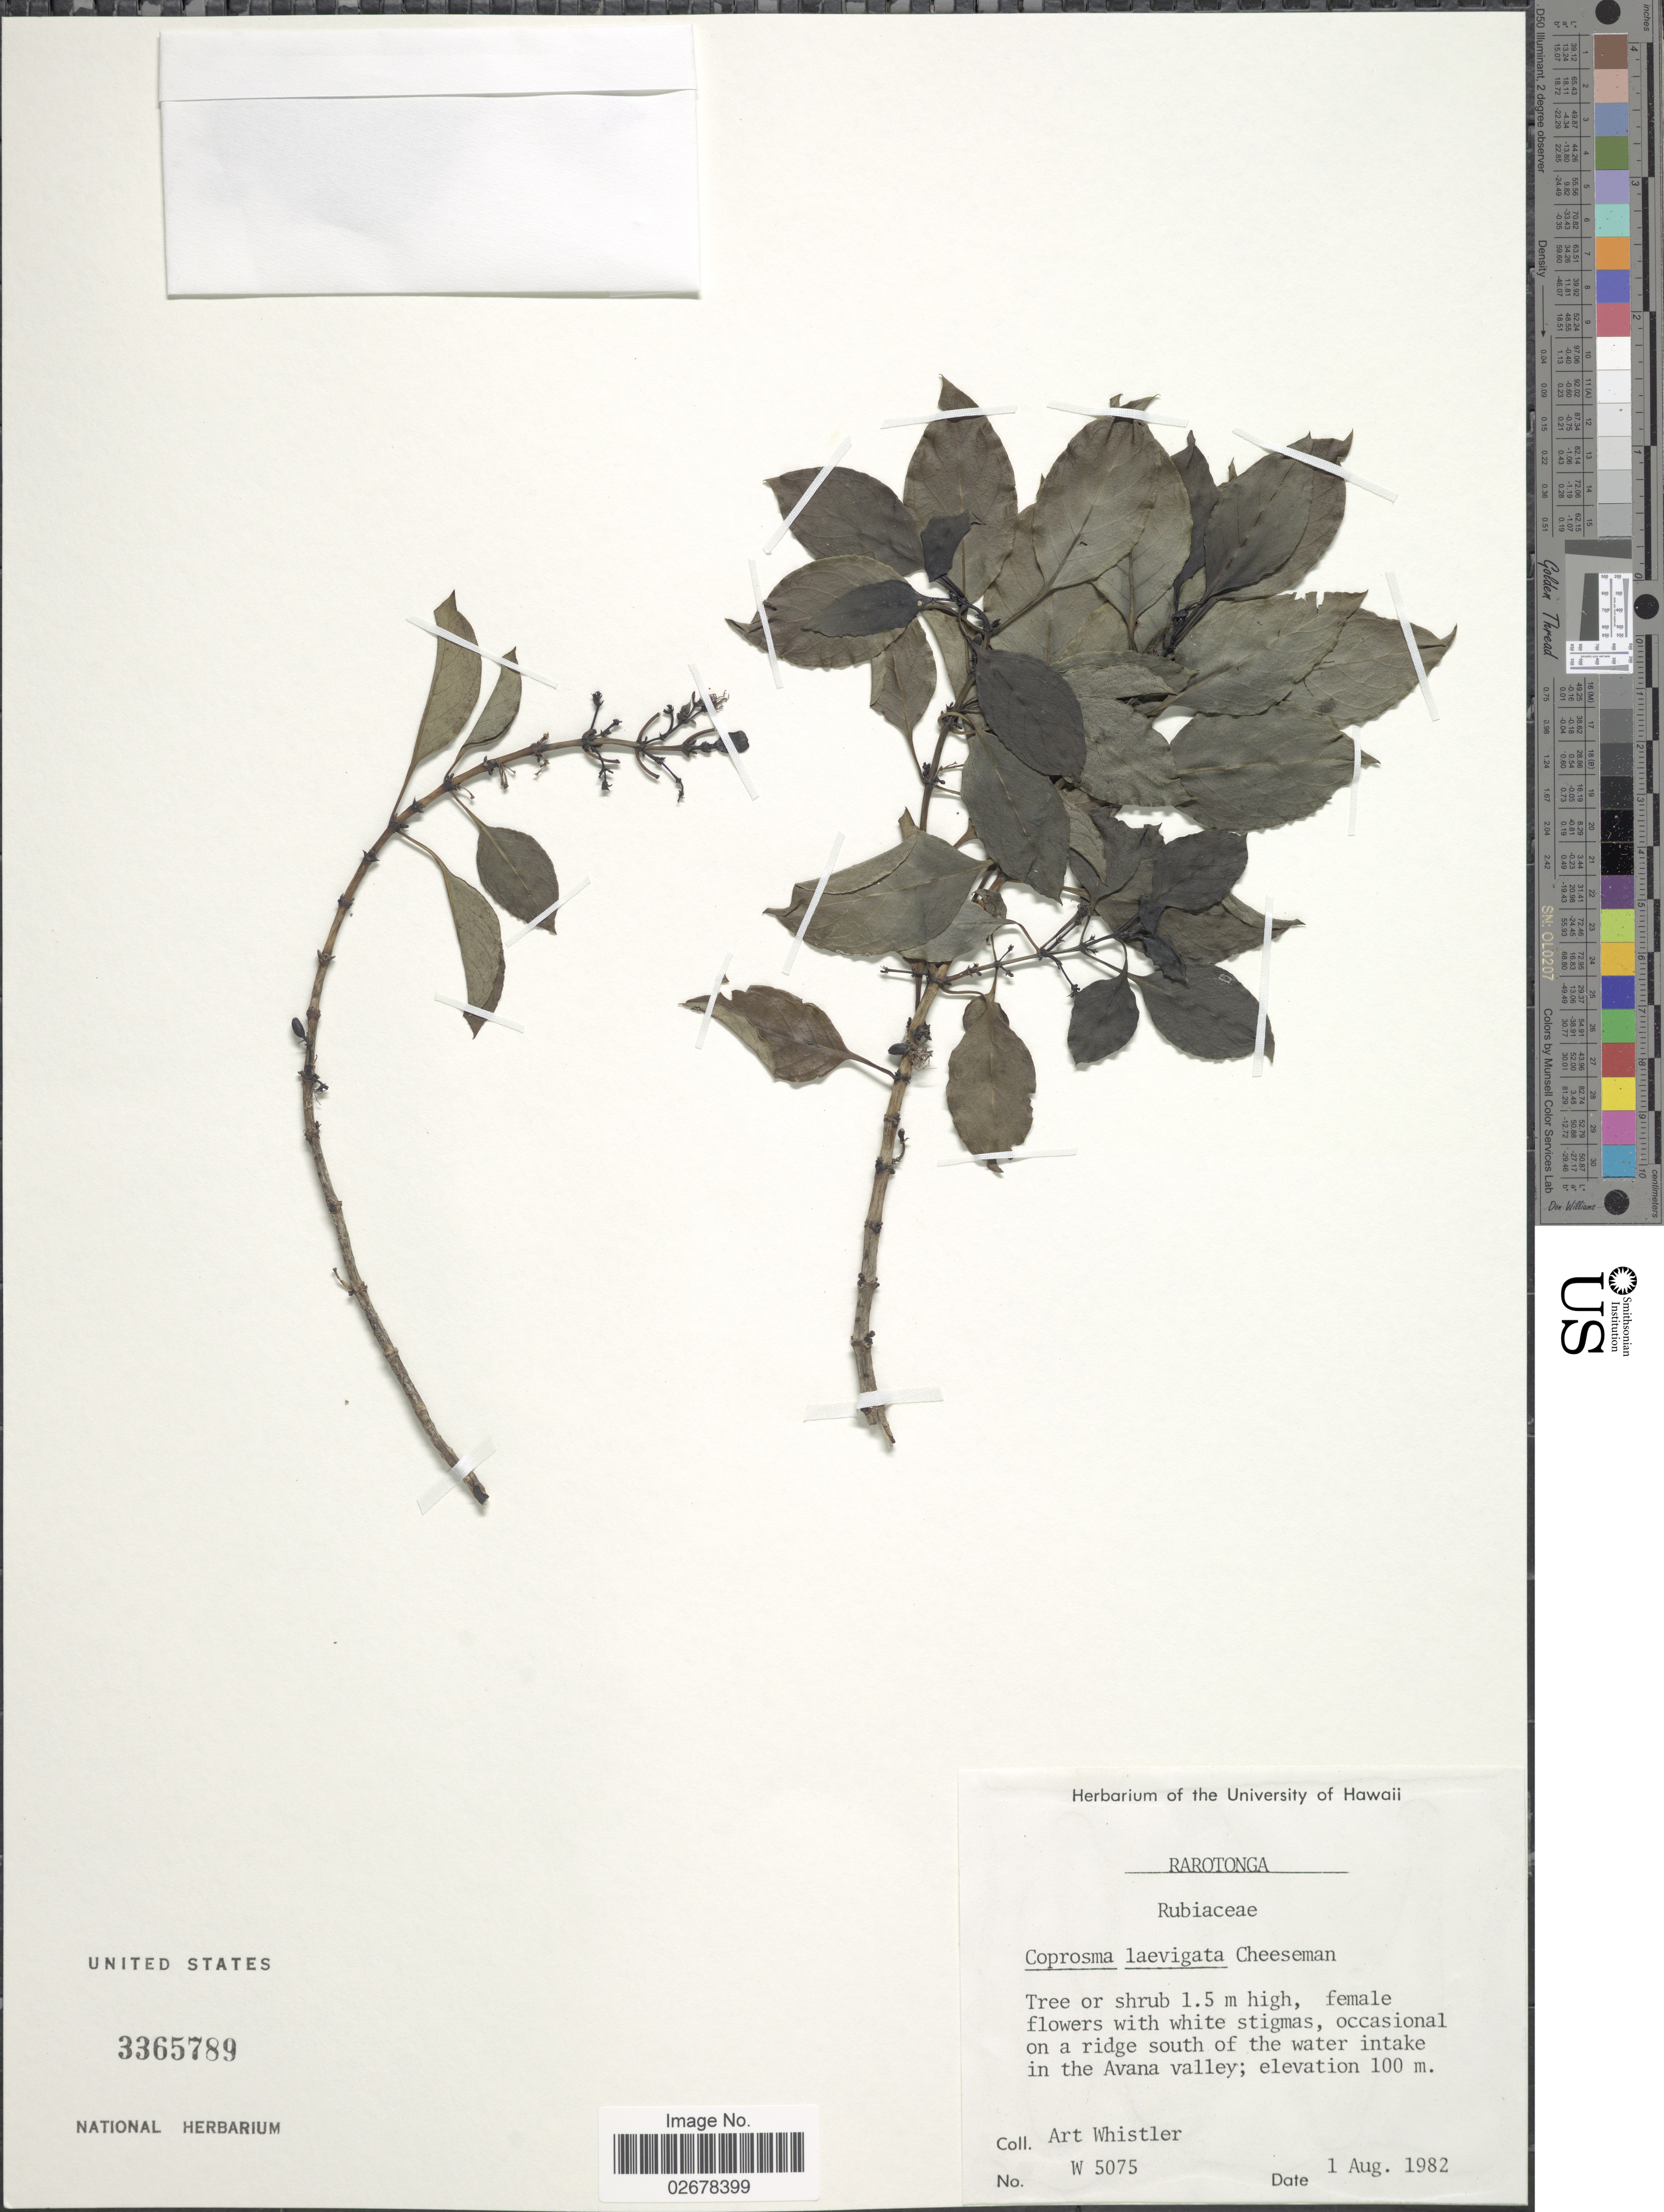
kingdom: Plantae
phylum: Tracheophyta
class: Magnoliopsida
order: Gentianales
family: Rubiaceae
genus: Coprosma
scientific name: Coprosma laevigata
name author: Cheeseman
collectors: A. Whistler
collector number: W 5075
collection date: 1982-08-01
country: Cook Islands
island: Rarotonga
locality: Rarotonga, occasional on a ridge south of the water intake in the Avana valley.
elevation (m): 100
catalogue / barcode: US 3365789